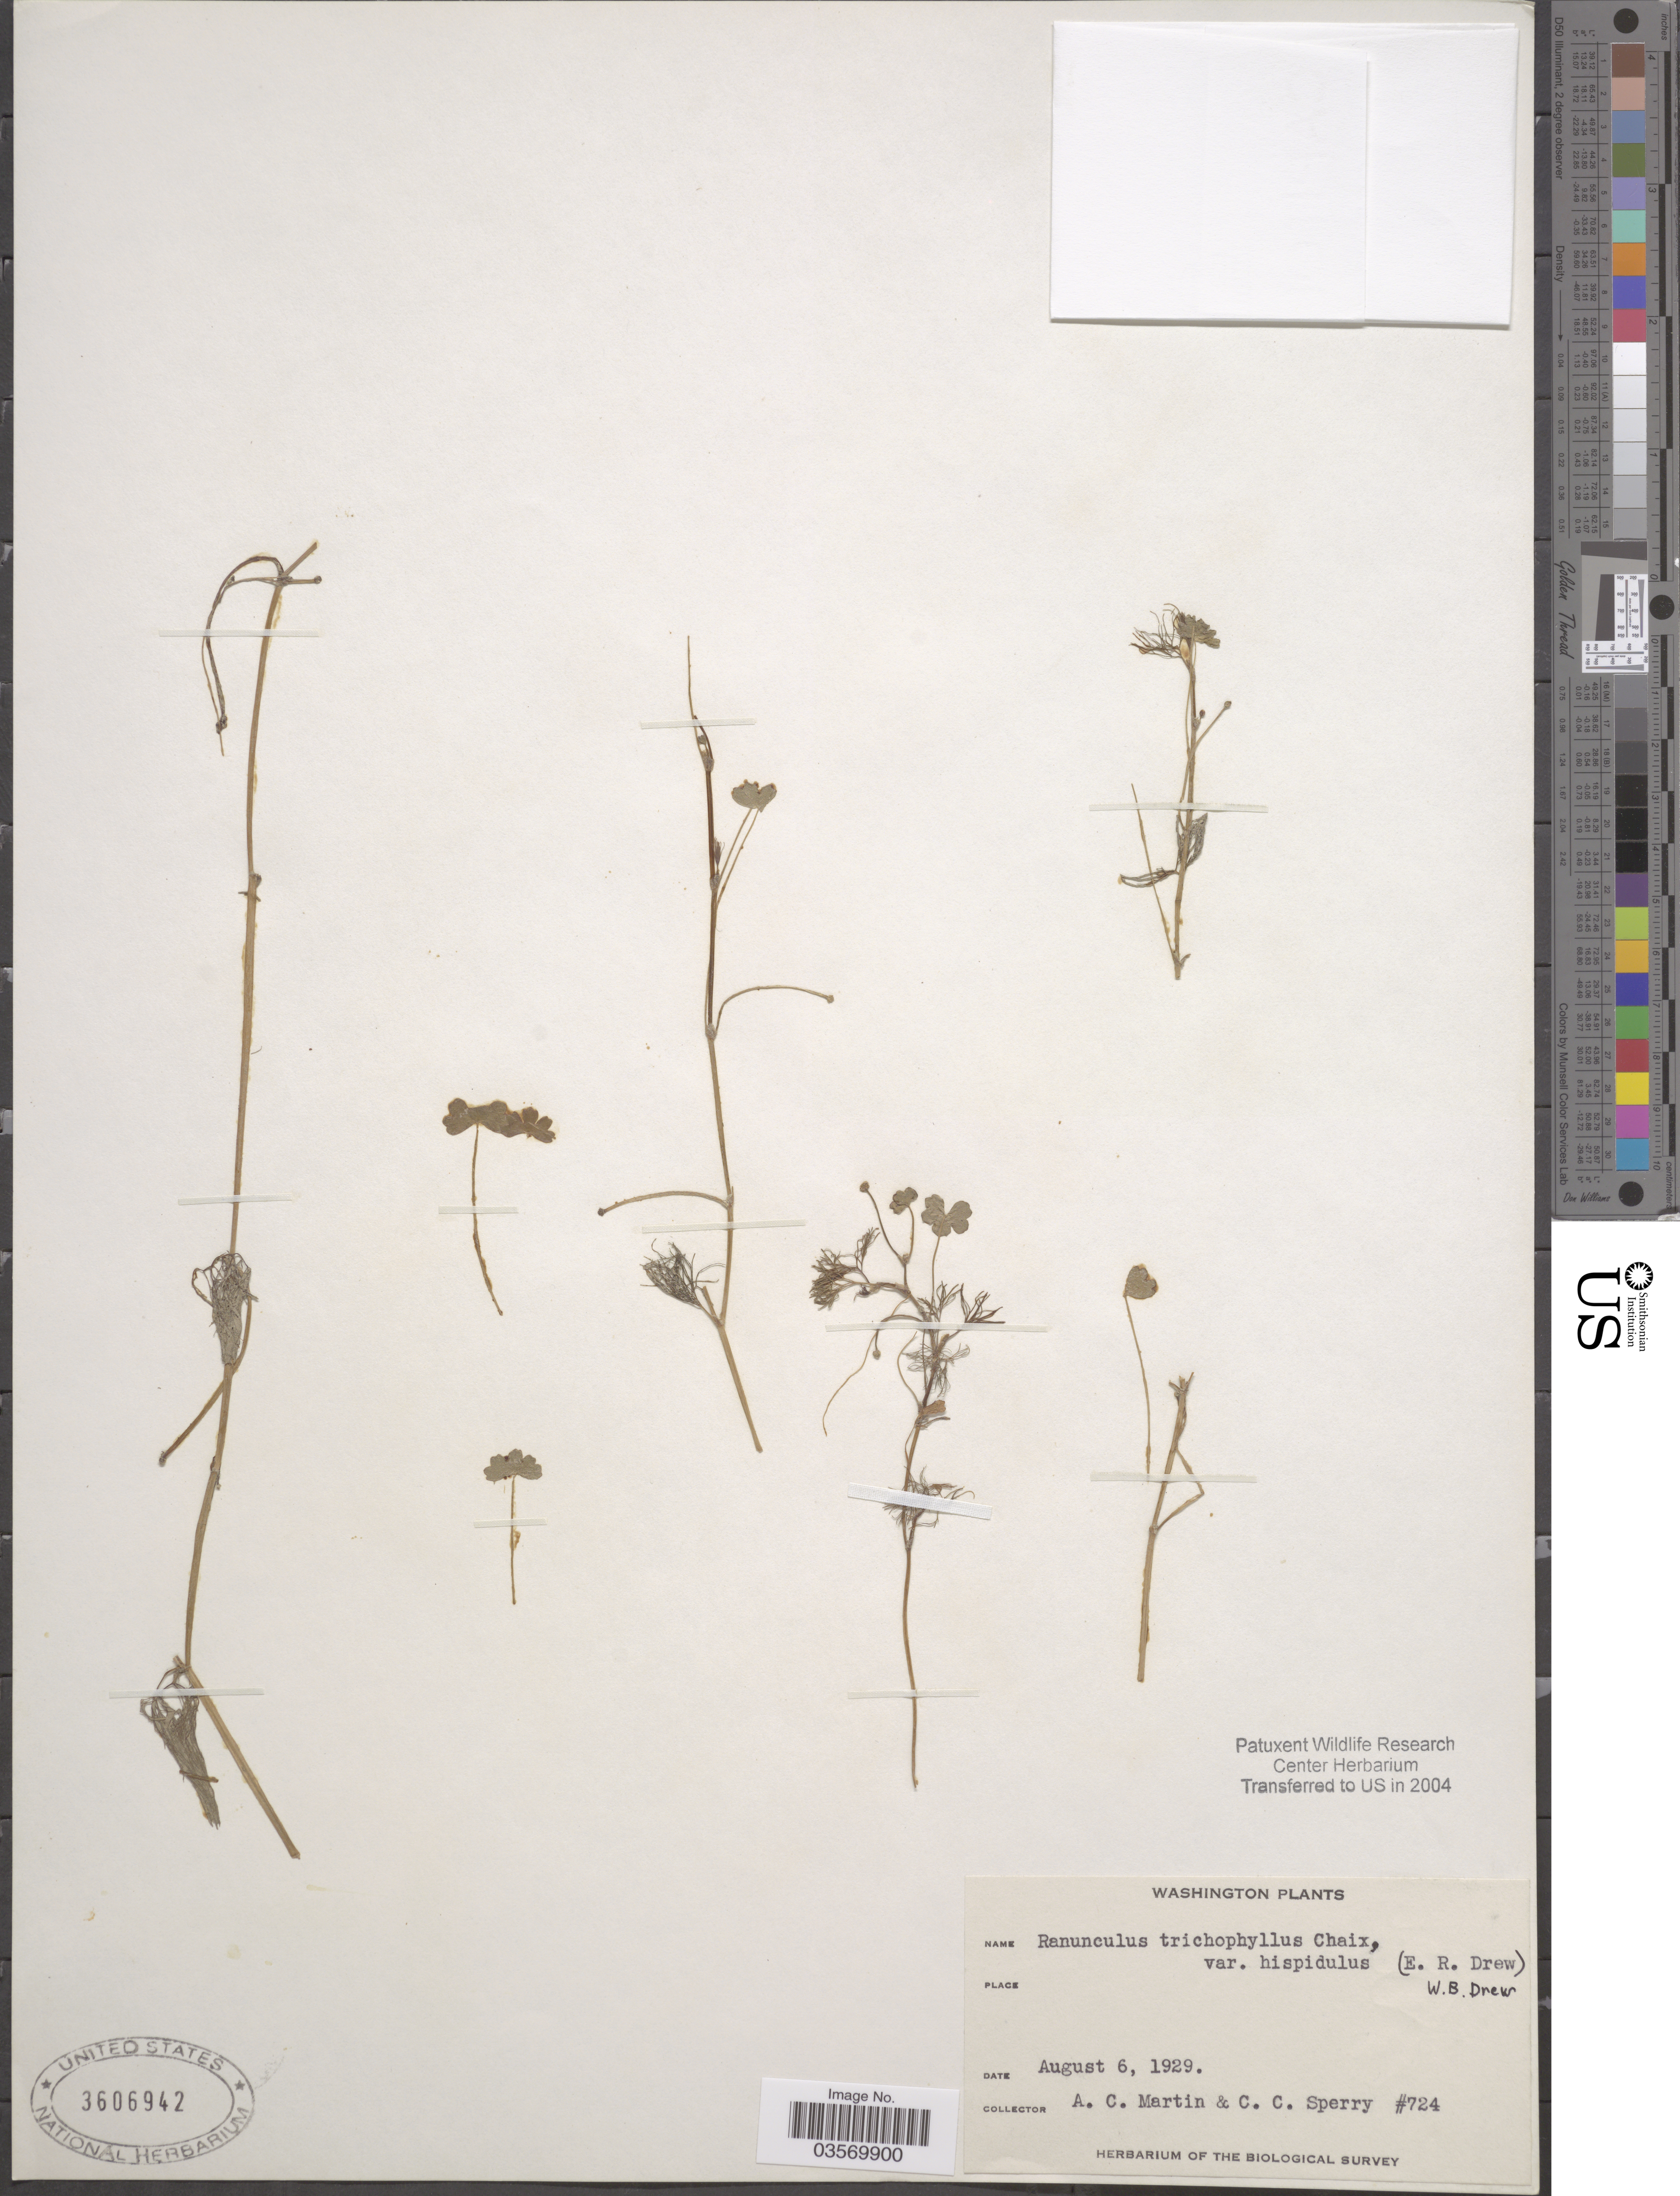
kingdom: Plantae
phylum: Tracheophyta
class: Magnoliopsida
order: Ranunculales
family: Ranunculaceae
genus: Ranunculus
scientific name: Ranunculus mongolicus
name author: (Krylov) Serg.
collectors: A. C. Martin & C. C. Sperry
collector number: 724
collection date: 1929-08-06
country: United States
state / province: Washington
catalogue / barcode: US 3606942